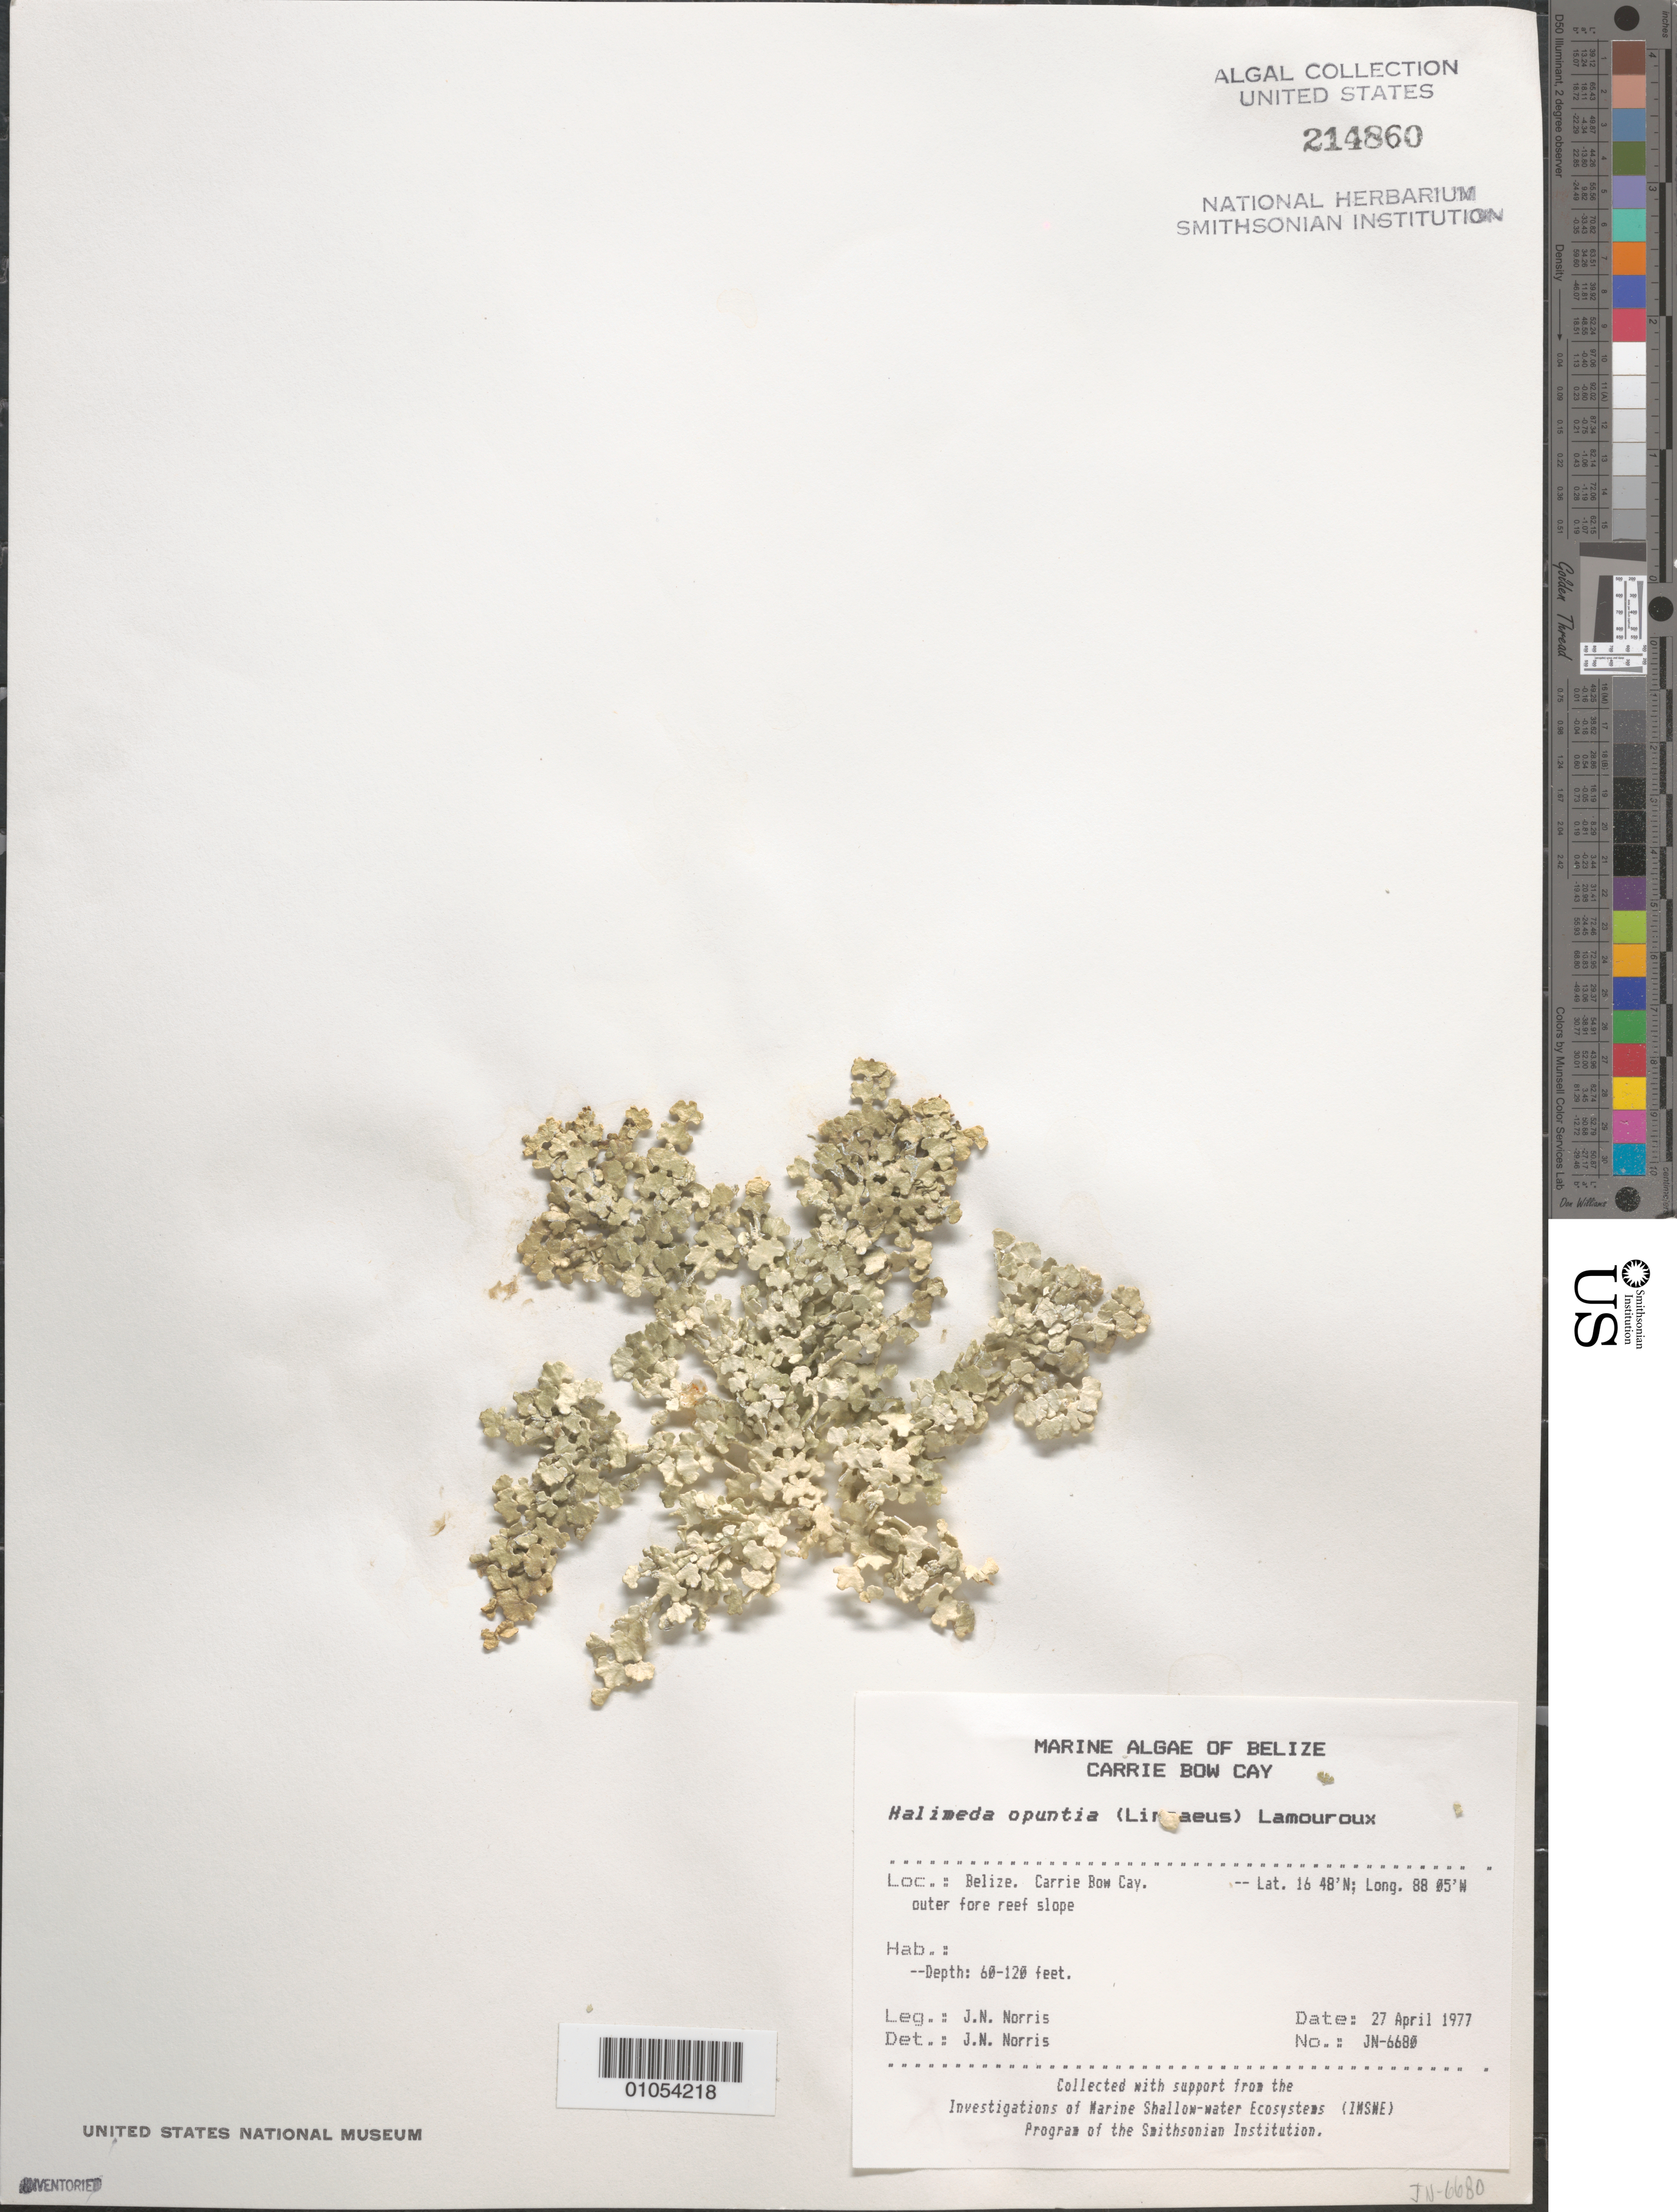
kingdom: Plantae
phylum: Chlorophyta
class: Ulvophyceae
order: Bryopsidales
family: Halimedaceae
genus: Halimeda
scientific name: Halimeda opuntia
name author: (L.) J.V.Lamouroux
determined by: Norris, James N.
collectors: J. N. Norris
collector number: JN-6680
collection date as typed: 27 Apr 1977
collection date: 1977-04-27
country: Belize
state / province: Stann Creek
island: Carrie Bow Cay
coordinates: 16 48'N, 88 05'W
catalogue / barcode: US 214860